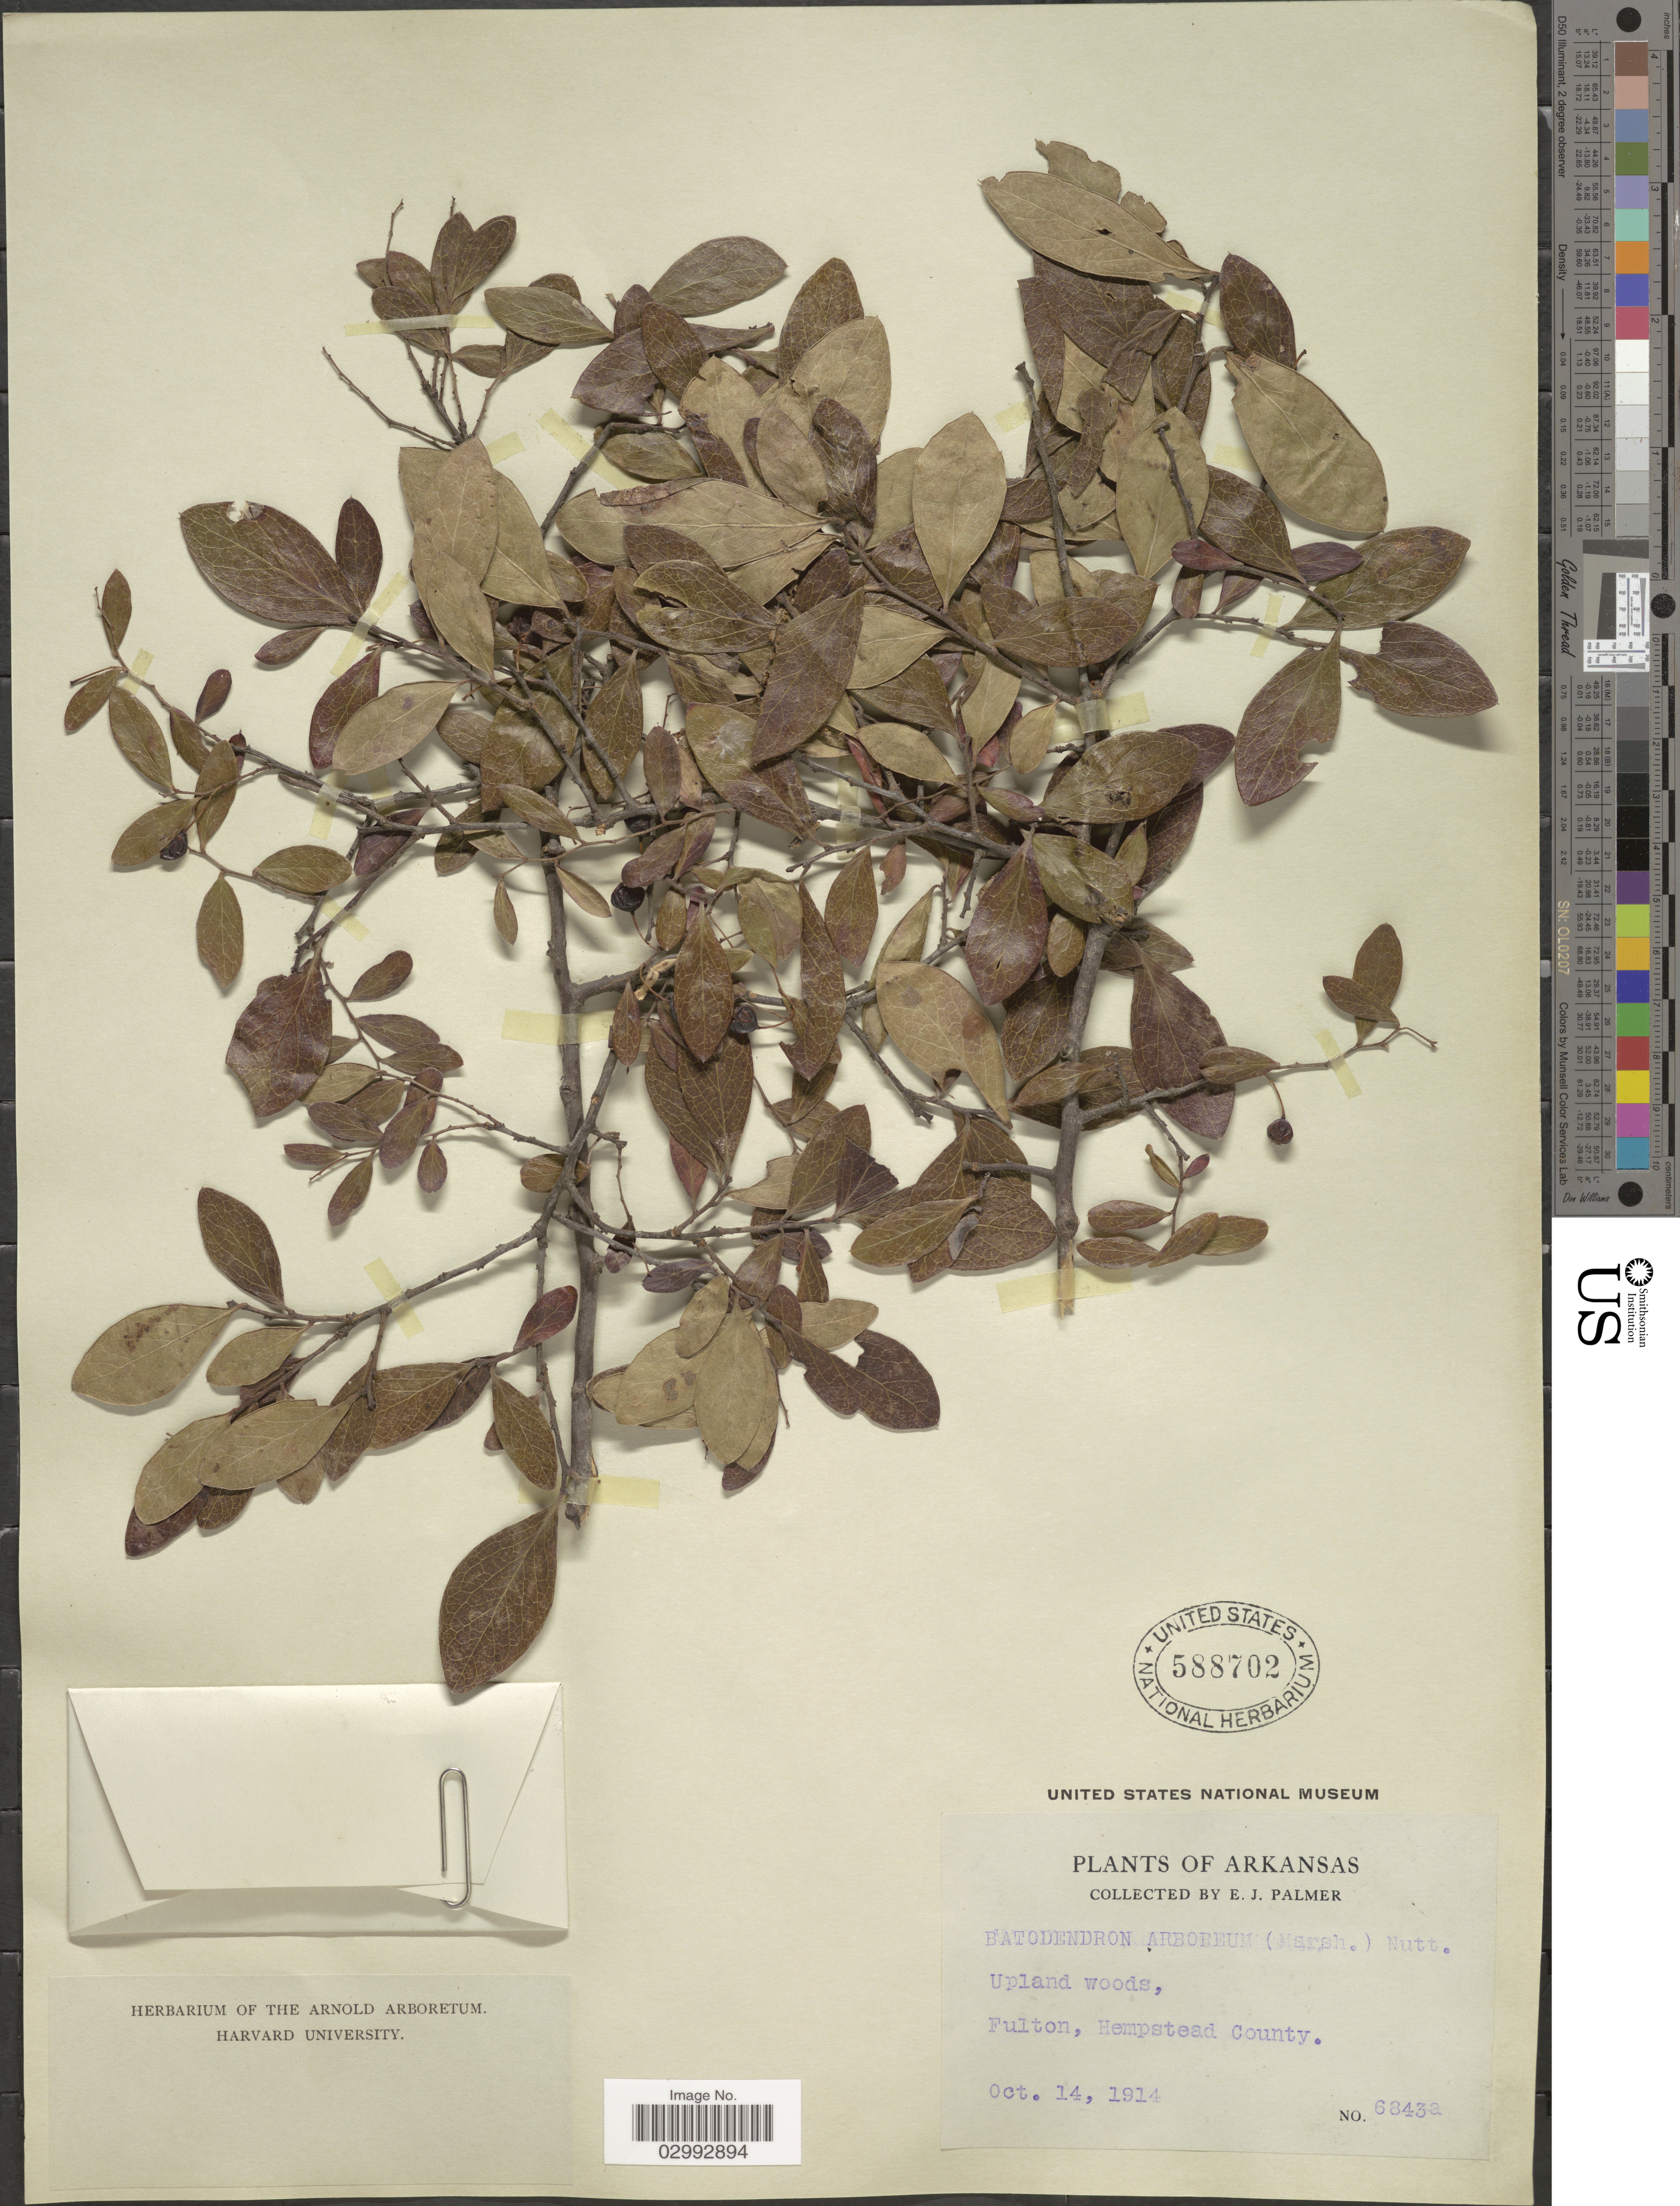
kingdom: Plantae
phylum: Tracheophyta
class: Magnoliopsida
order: Ericales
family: Ericaceae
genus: Batodendron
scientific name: Batodendron arboreum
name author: Nutt.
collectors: E. J. Palmer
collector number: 6843a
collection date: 1914-10-14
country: United States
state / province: Arkansas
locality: Upland woods, Fulton, Hempstead County.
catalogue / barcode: US 588702